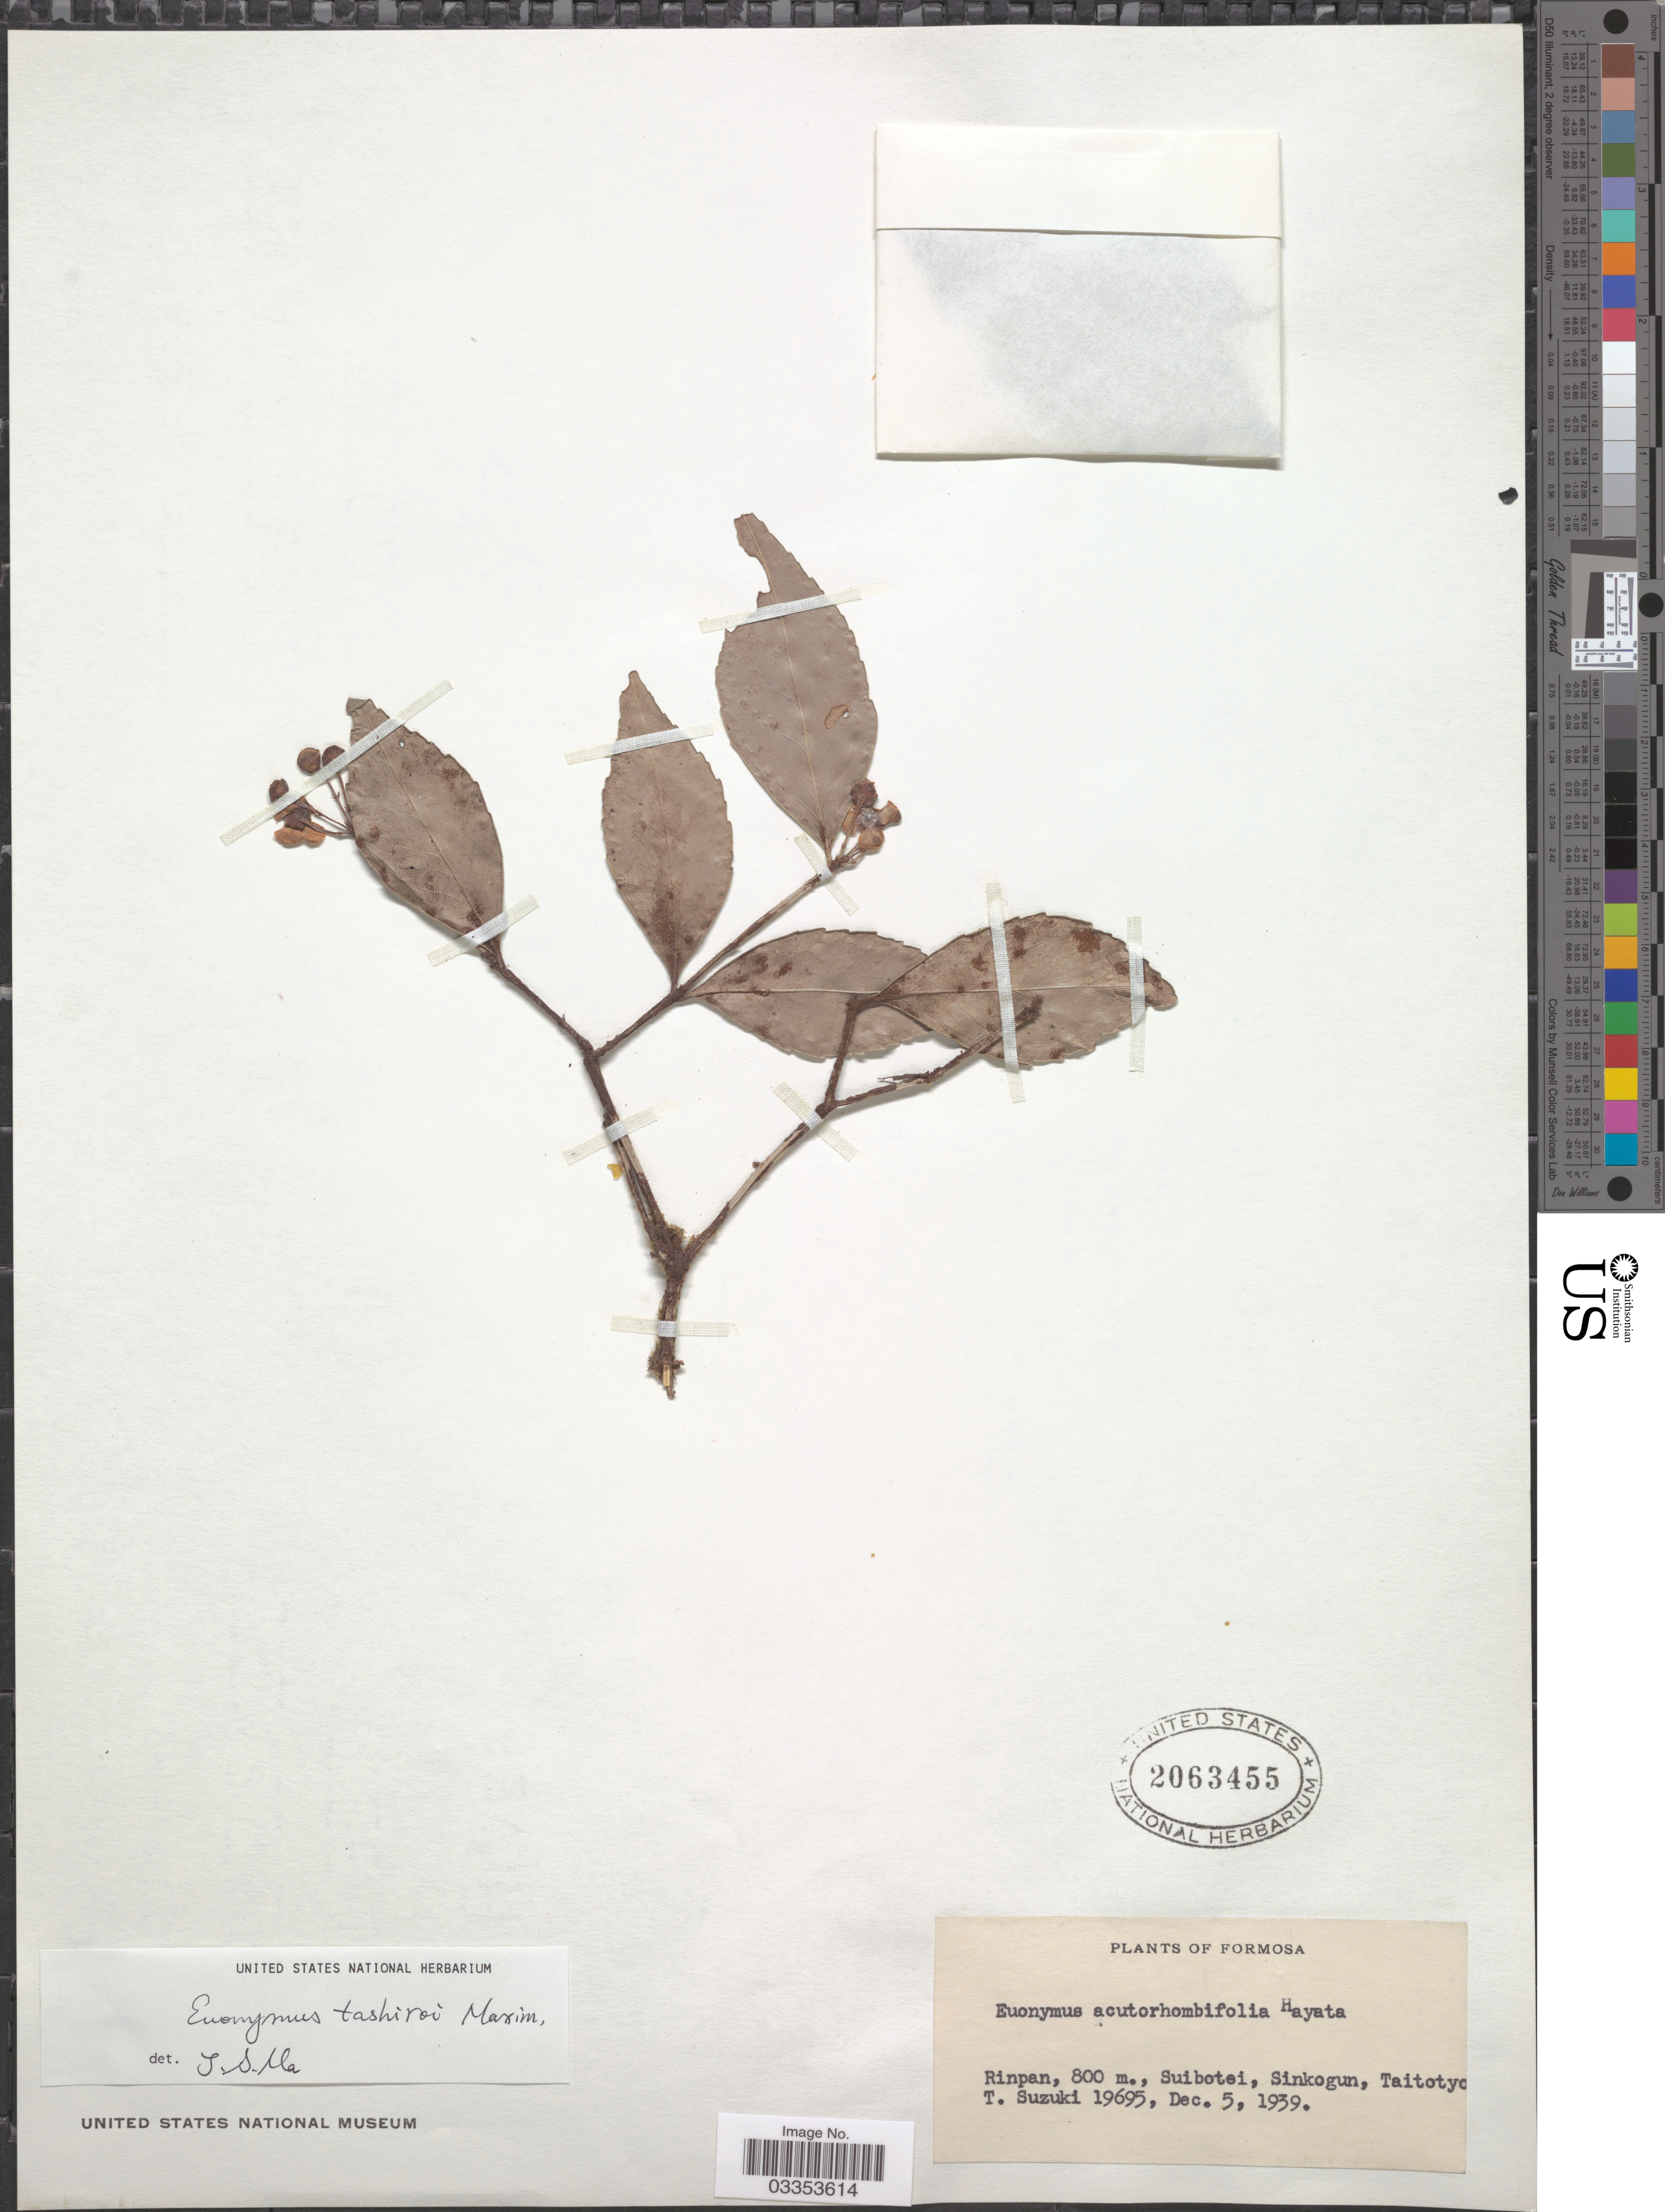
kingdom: Plantae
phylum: Tracheophyta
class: Magnoliopsida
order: Celastrales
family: Celastraceae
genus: Euonymus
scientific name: Euonymus tashiroi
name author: Maxim.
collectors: T. Suzuki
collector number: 19695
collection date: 1939-12-05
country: Taiwan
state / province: Taitung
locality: Formosa. Rinpan, Suibote, Sinkogun, Taitotyo.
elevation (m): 800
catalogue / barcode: US 2063455